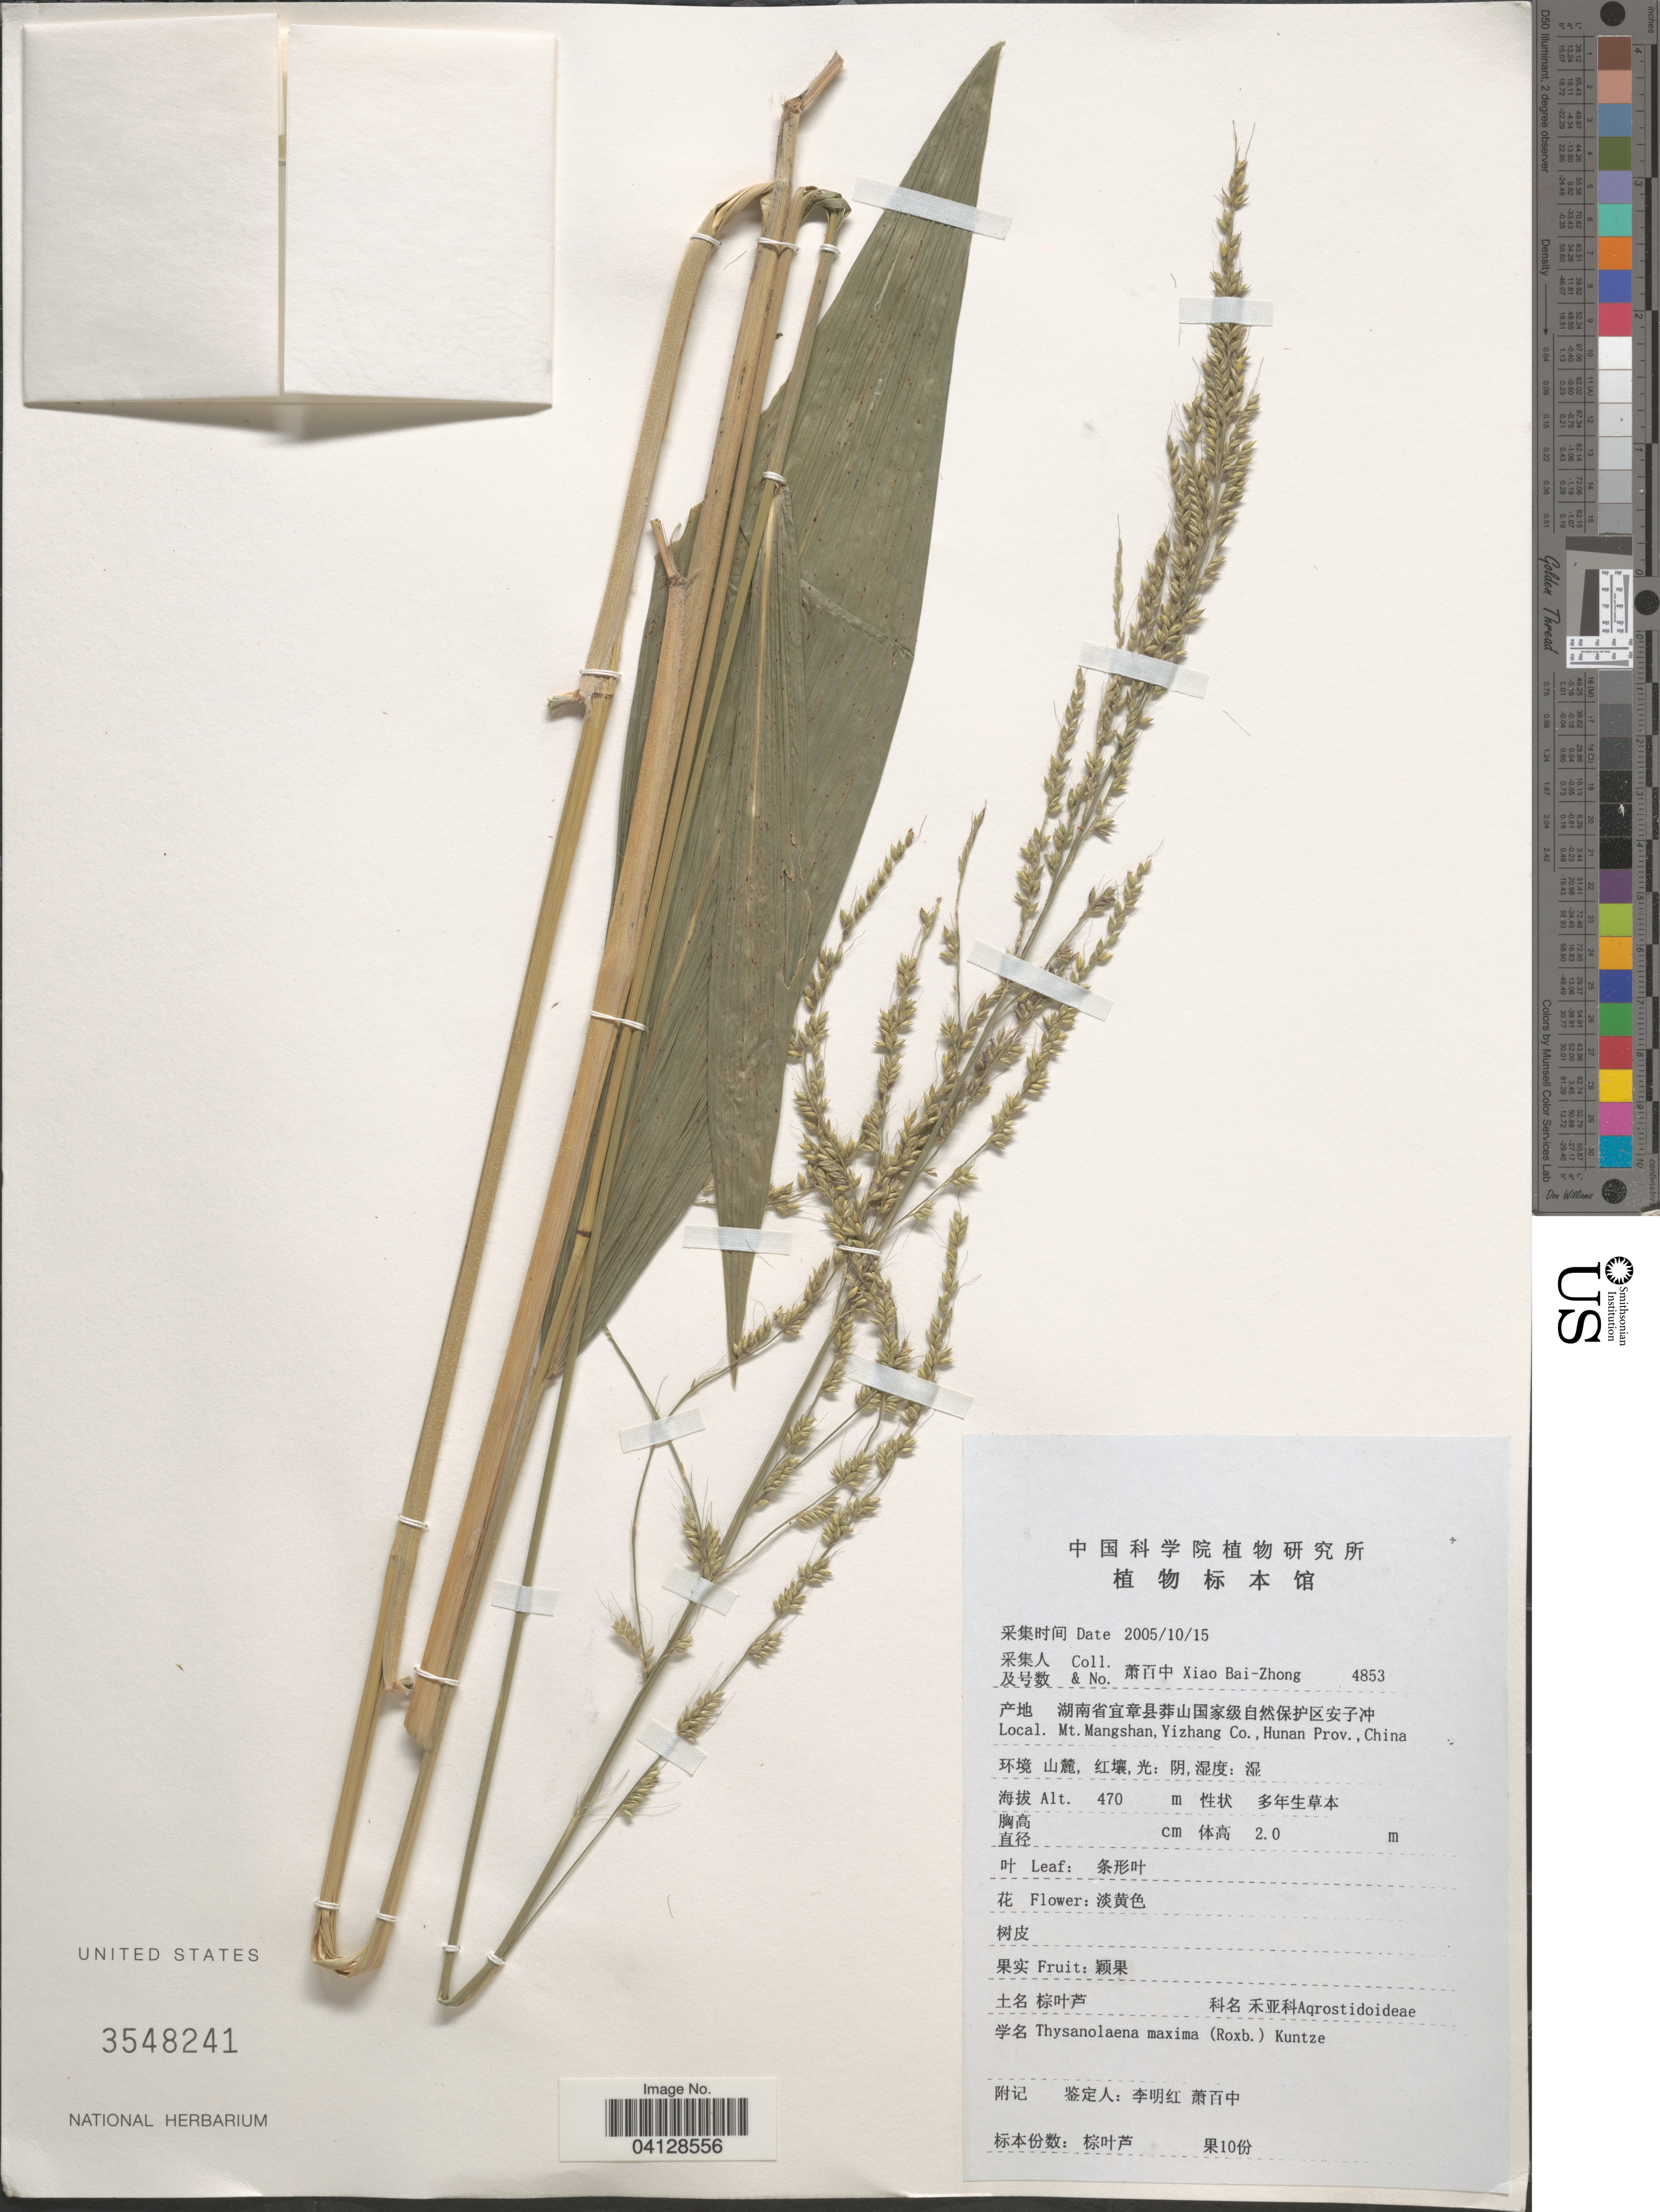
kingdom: Plantae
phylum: Tracheophyta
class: Liliopsida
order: Poales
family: Poaceae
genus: Thysanolaena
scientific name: Thysanolaena maxima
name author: (Roxb.) Kuntze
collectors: B. Z. Xiao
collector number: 4853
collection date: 2005-10-15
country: China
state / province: Hunan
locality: Mt. Mangshan, Yizhang Co.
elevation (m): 470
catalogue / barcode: US 3548241